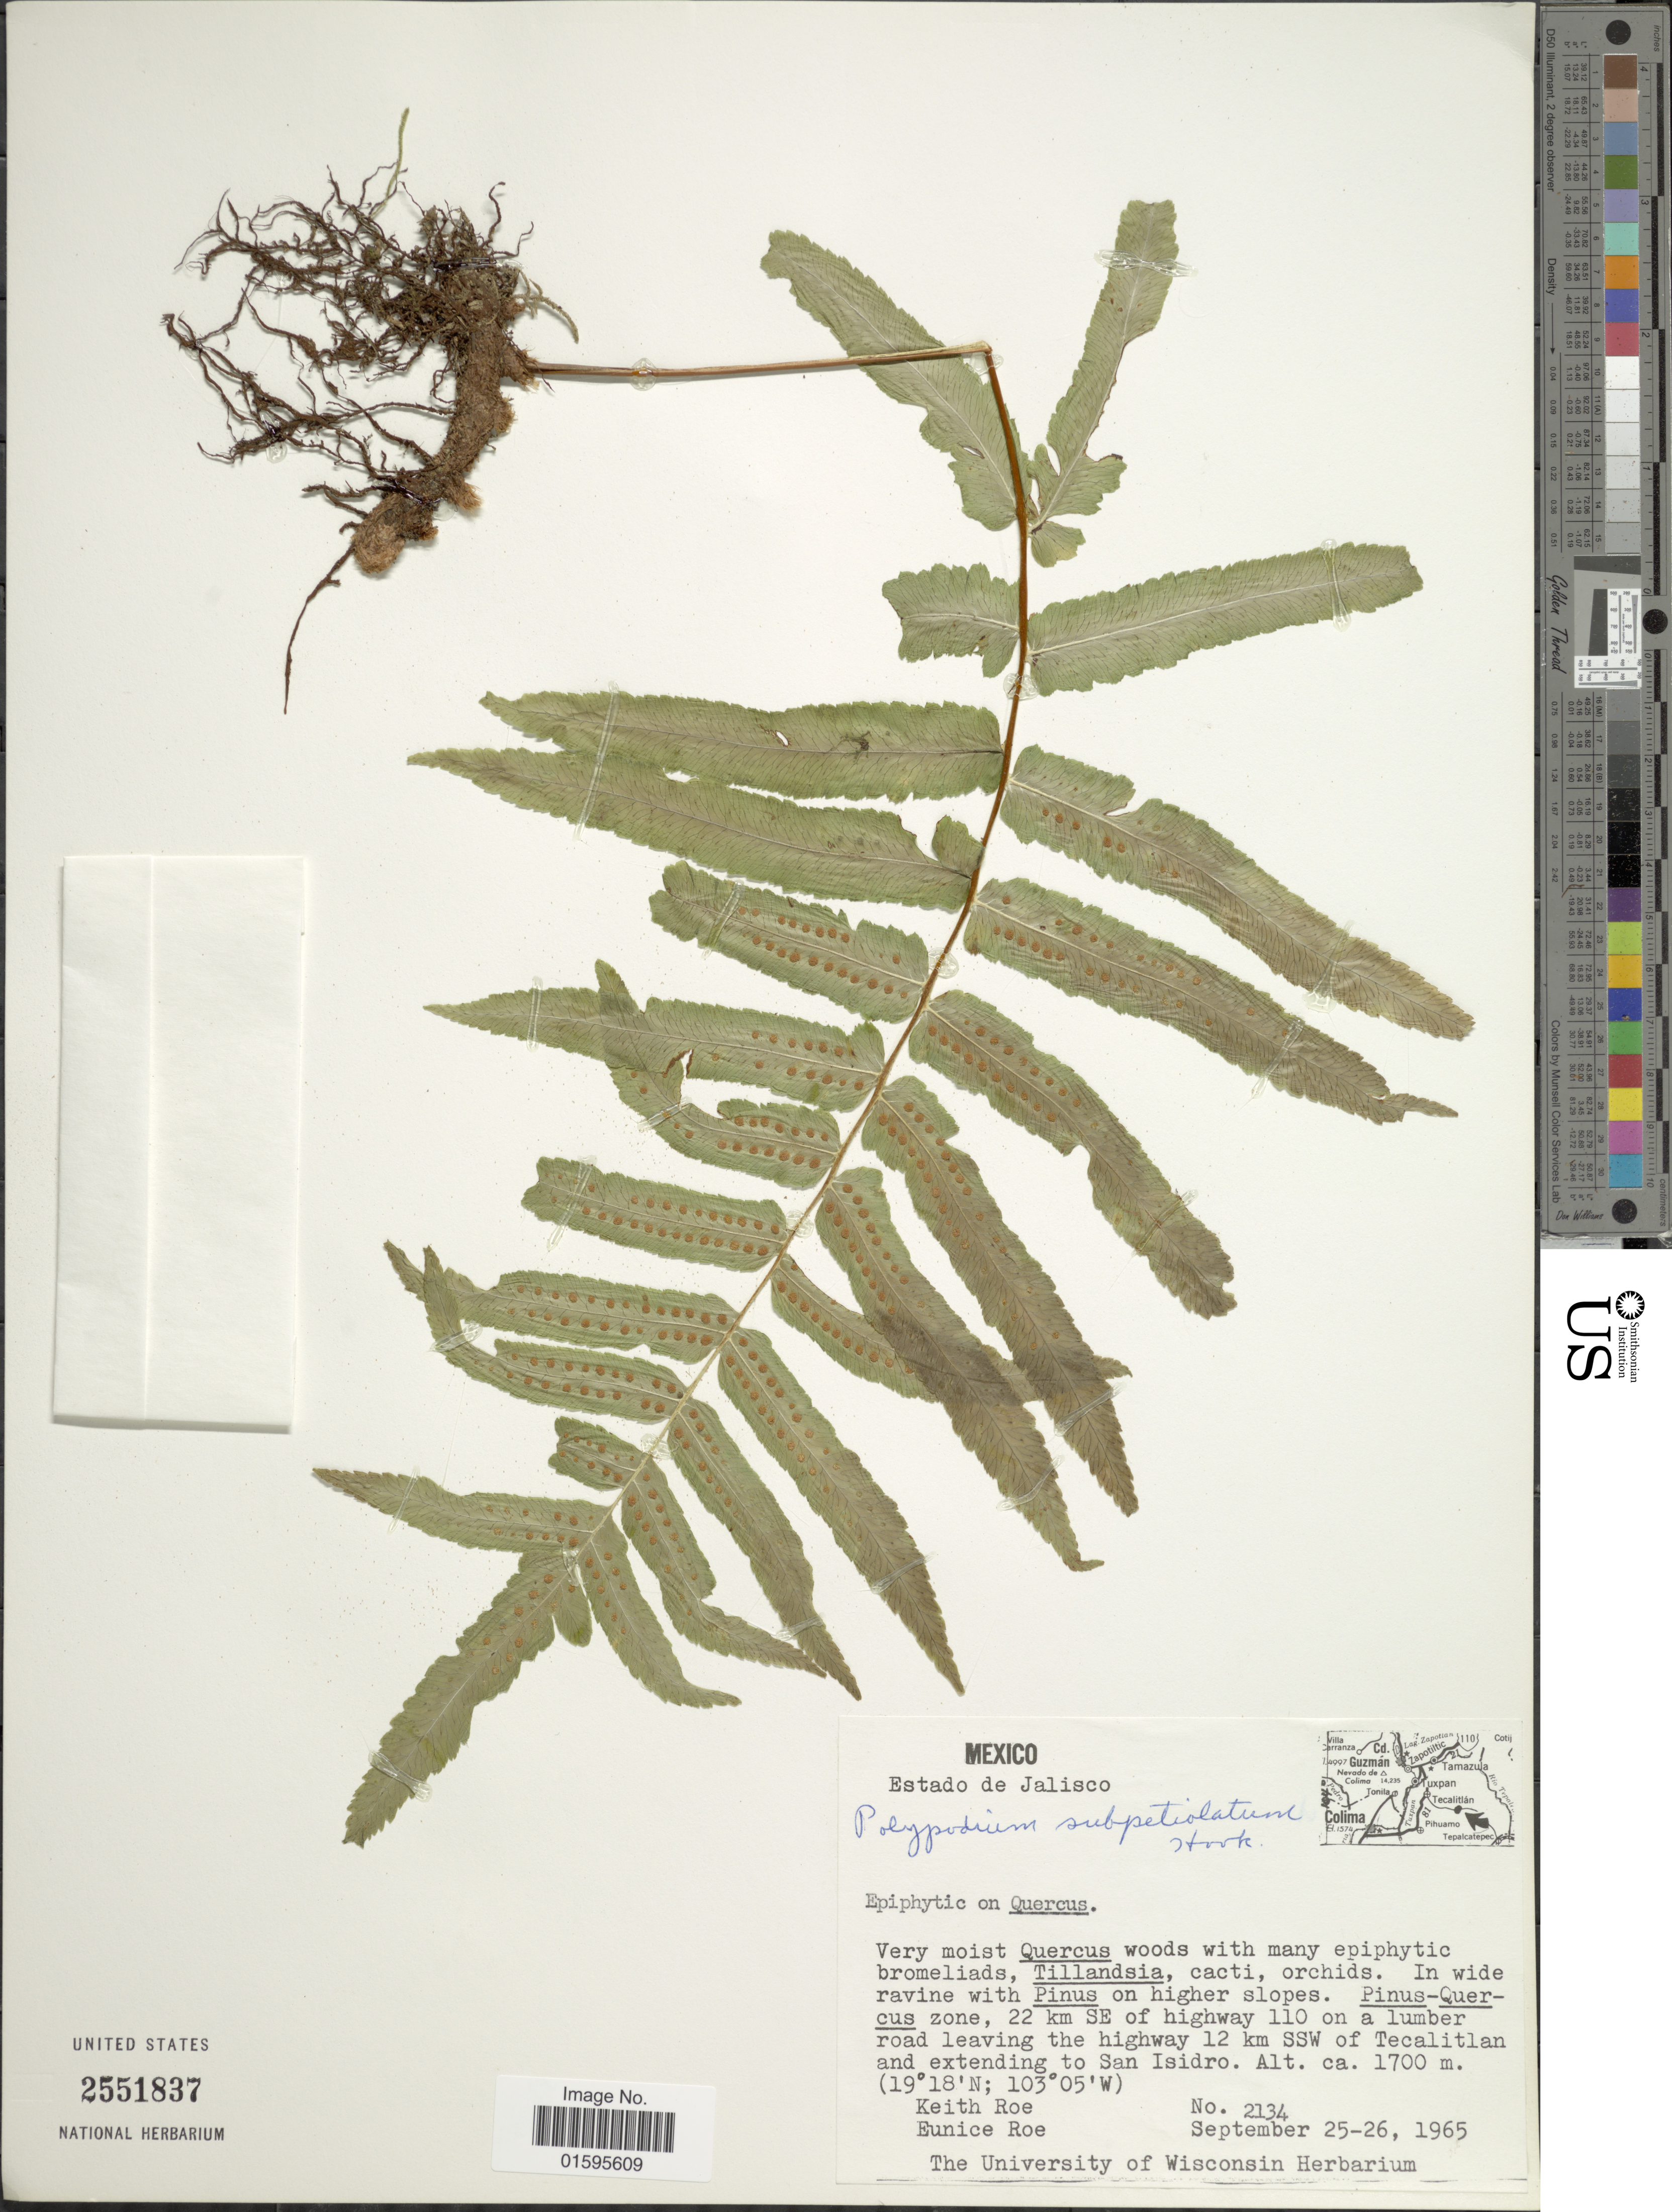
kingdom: Plantae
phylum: Tracheophyta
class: Polypodiopsida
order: Polypodiales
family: Polypodiaceae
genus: Polypodium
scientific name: Polypodium subpetiolatum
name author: Hook.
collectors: K. E. Roe & E. Roe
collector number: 2134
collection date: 1965-09-25/1965-09-26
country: Mexico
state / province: Jalisco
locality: Estado de Jalsico, 22 km SE of highway 110 on a lumber road leaving the highway 12 km SSW of Tecalitlan and extending to San Isidro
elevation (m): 1700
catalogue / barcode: US 2551837